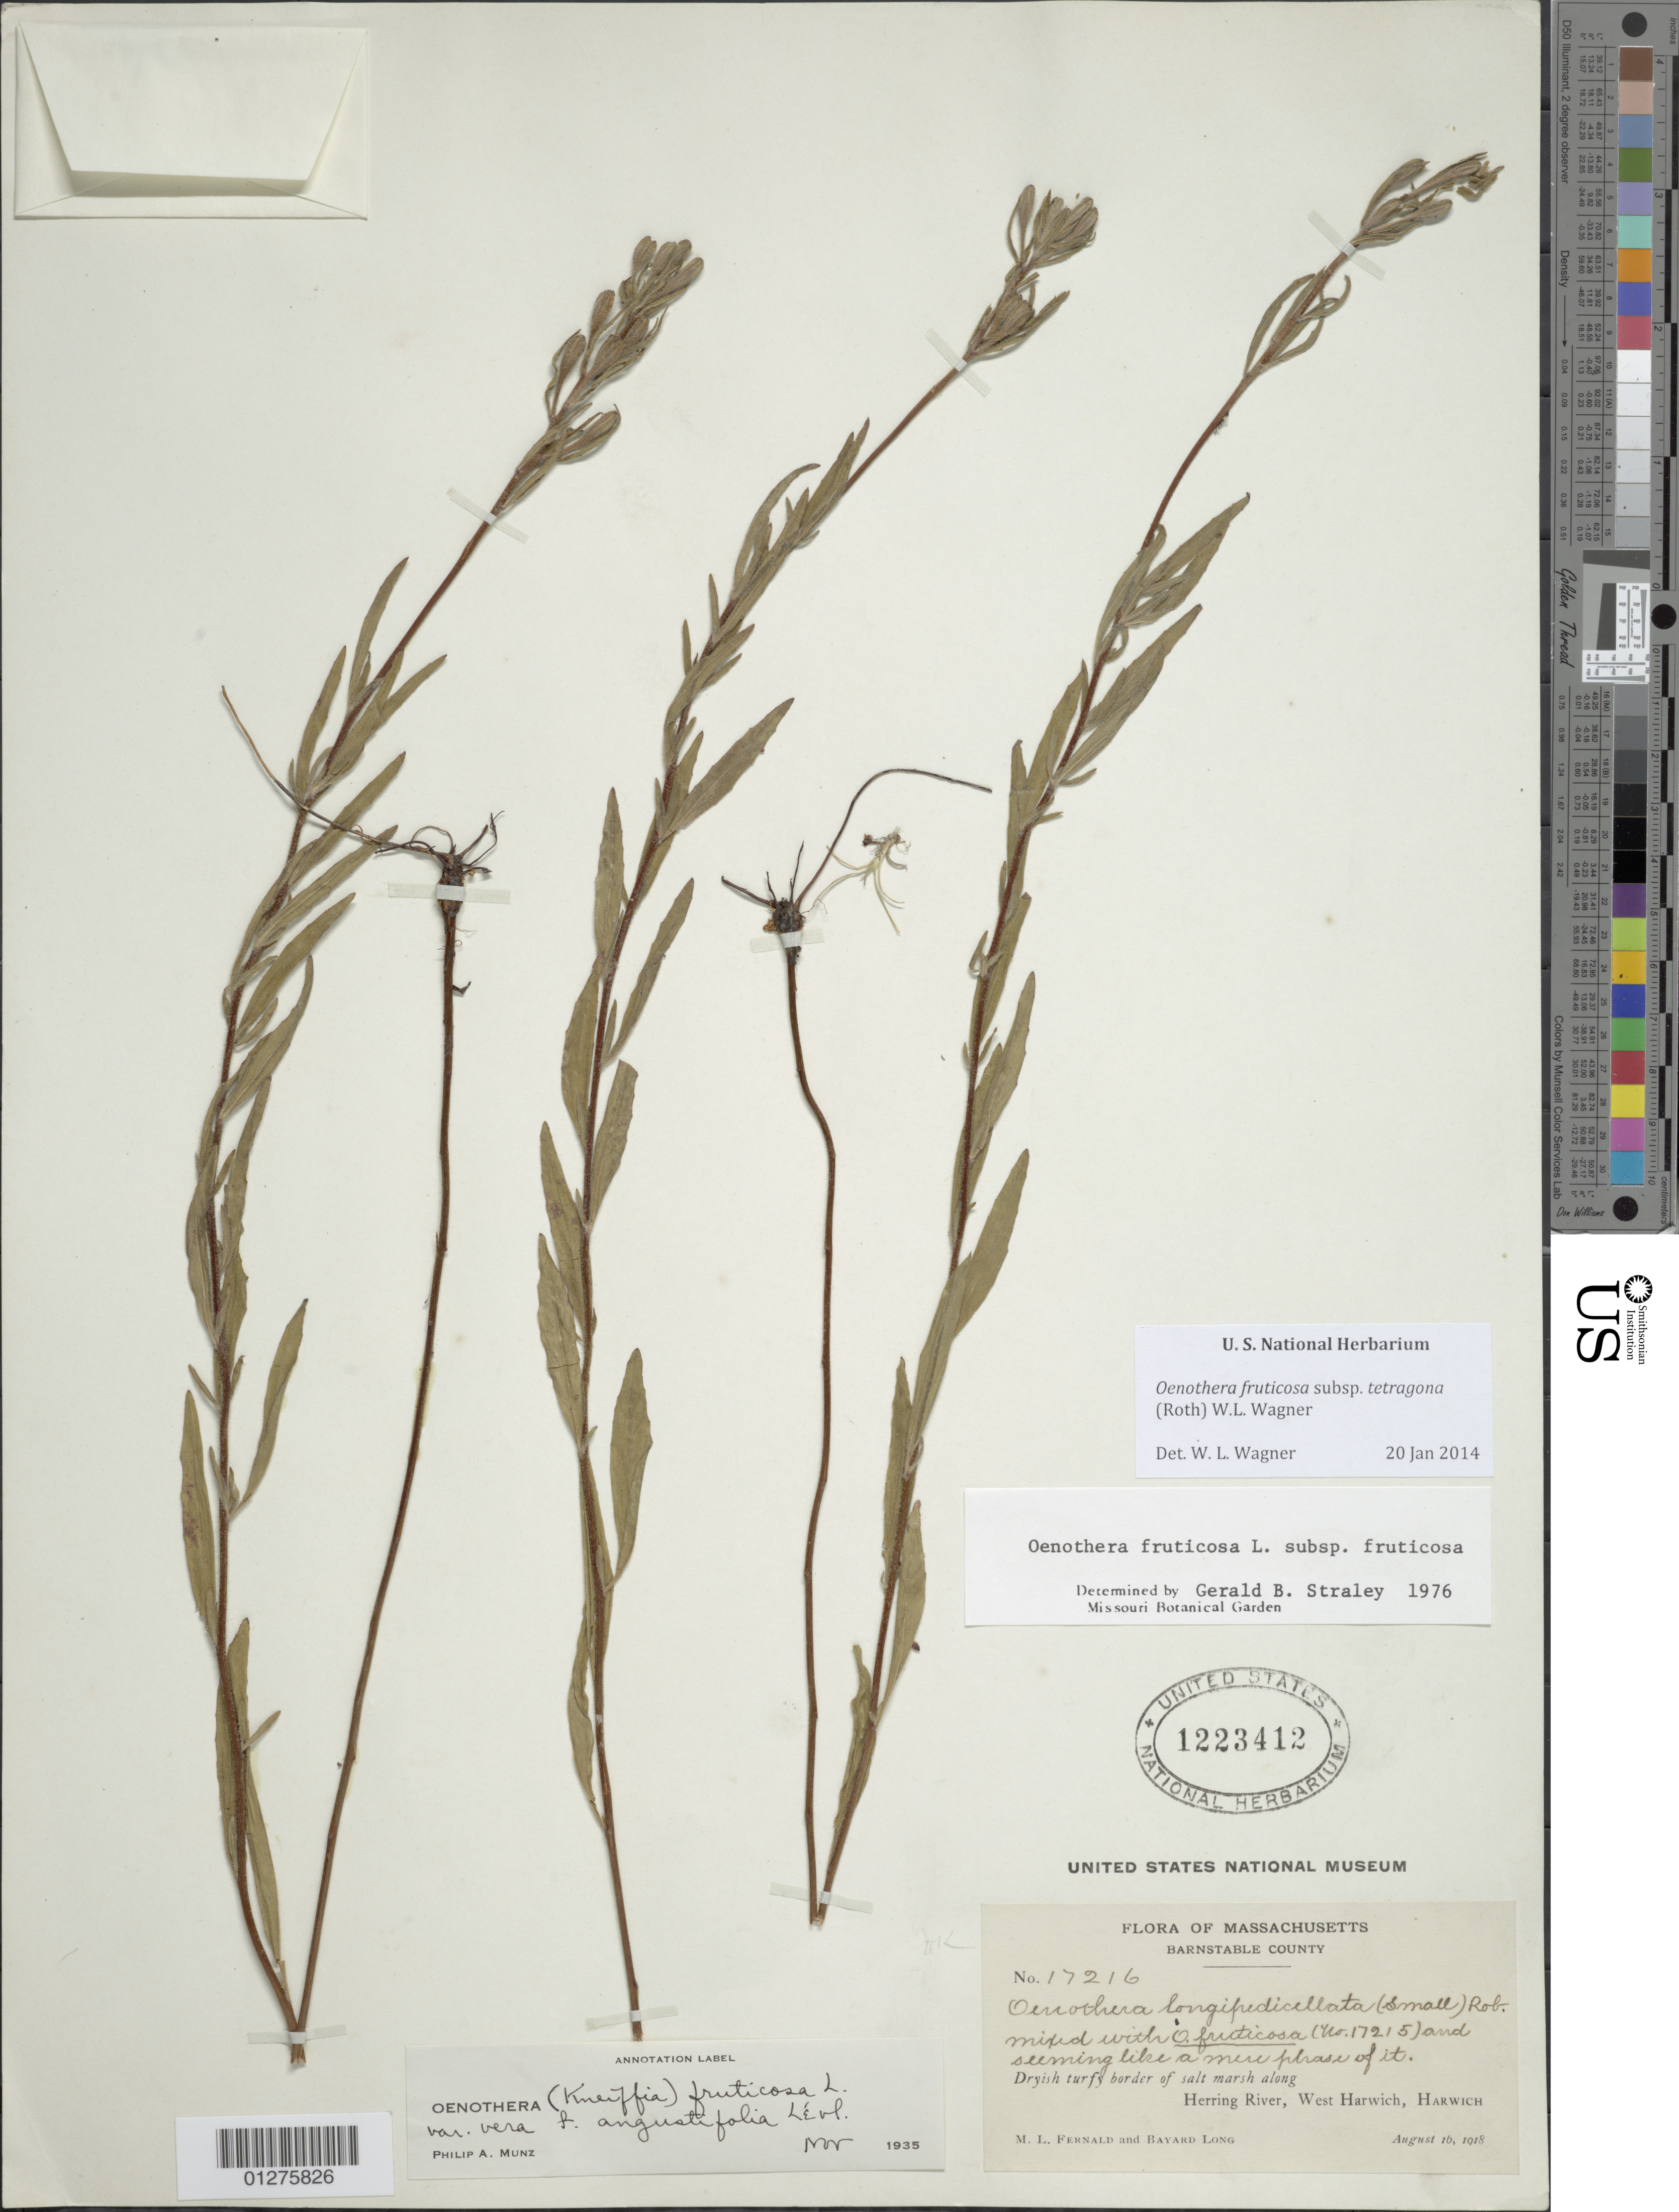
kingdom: Plantae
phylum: Tracheophyta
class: Magnoliopsida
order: Myrtales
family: Onagraceae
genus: Oenothera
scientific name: Oenothera fruticosa subsp. tetragona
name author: (Roth) W.L. Wagner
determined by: Wagner, W. L., (BOT), Smithsonian Institution - National Museum of Natural History (UNITED STATES)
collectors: M. L. Fernald & B. H. Long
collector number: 17216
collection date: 1918-08-16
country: United States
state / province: Massachusetts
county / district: Barnstable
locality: Herring River, West Harwich, Harwich.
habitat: Dryish turfy border of salt marsh along.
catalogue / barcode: US 1223412